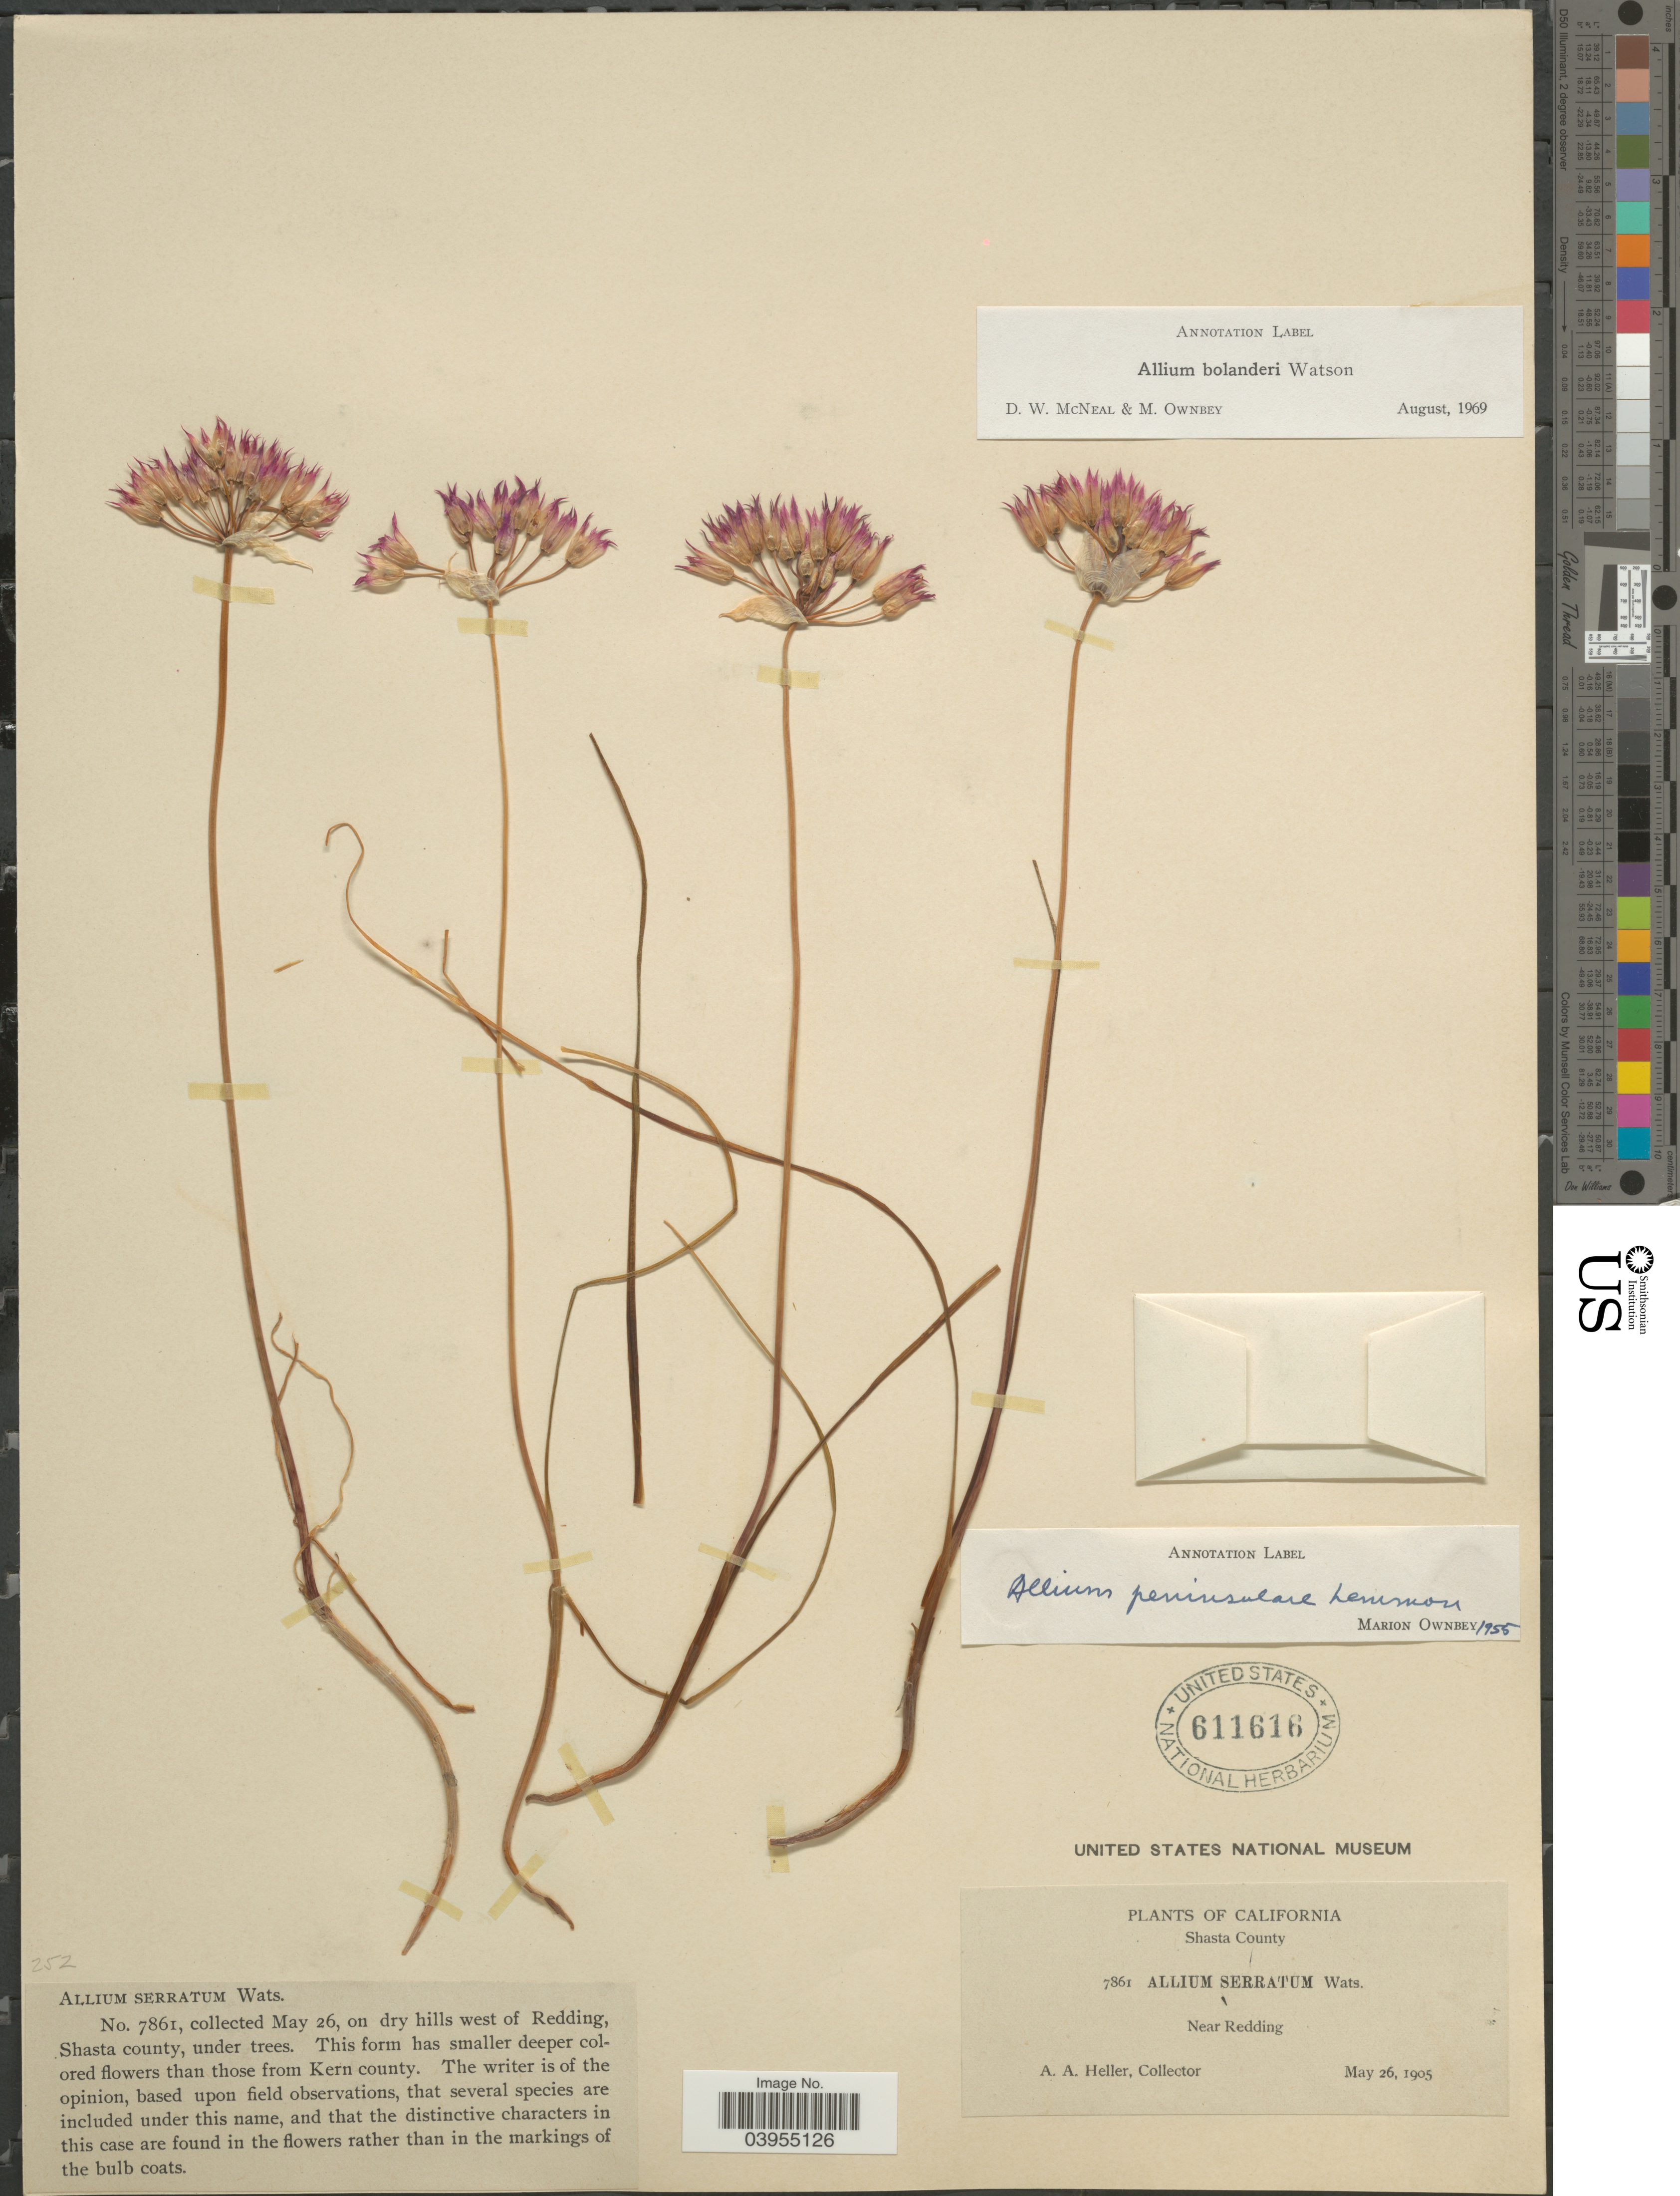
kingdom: Plantae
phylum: Tracheophyta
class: Liliopsida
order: Asparagales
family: Amaryllidaceae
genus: Allium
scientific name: Allium bolanderi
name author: S. Watson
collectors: A. A. Heller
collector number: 7861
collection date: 1905-05-26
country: United States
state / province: California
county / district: Shasta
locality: Shasta County. Near Redding. On dry hills west of Redding, Shasta county.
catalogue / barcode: US 611616